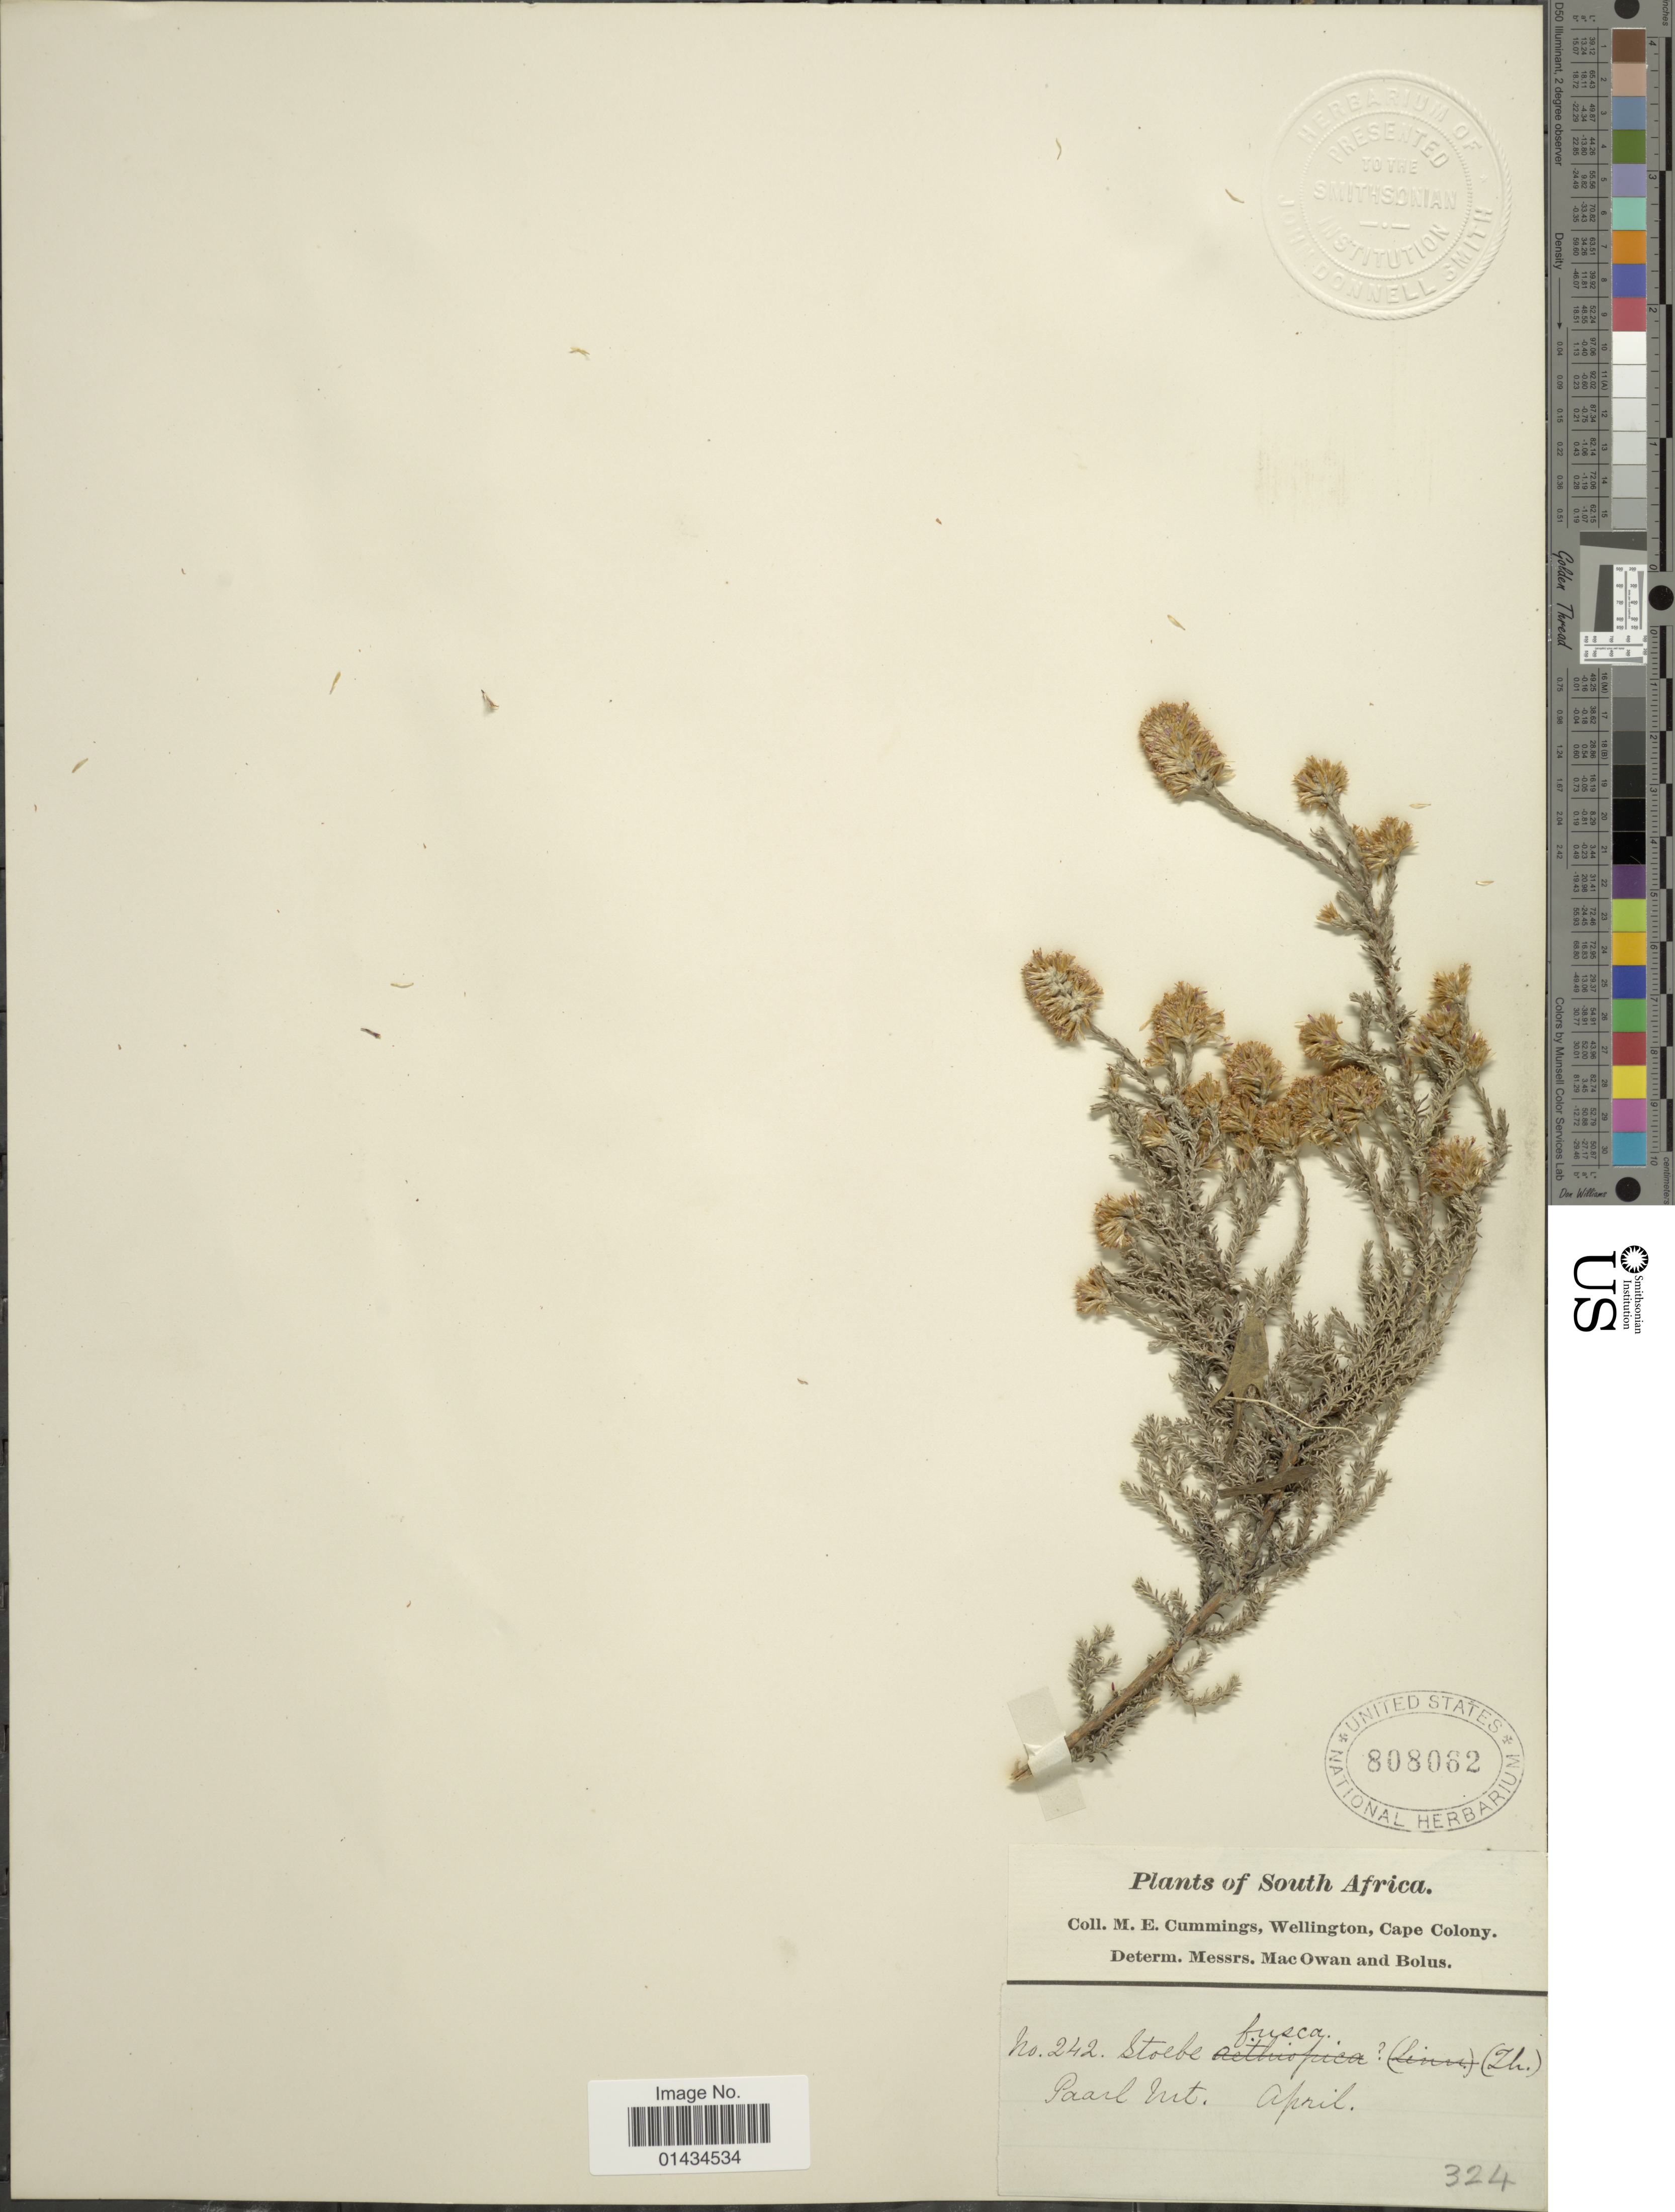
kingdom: Plantae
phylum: Tracheophyta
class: Magnoliopsida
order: Asterales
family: Asteraceae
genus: Stoebe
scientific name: Stoebe fusca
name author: (L.) Thunb.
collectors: M. E. Cummings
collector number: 242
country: South Africa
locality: Paarl Mt.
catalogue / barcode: US 808062